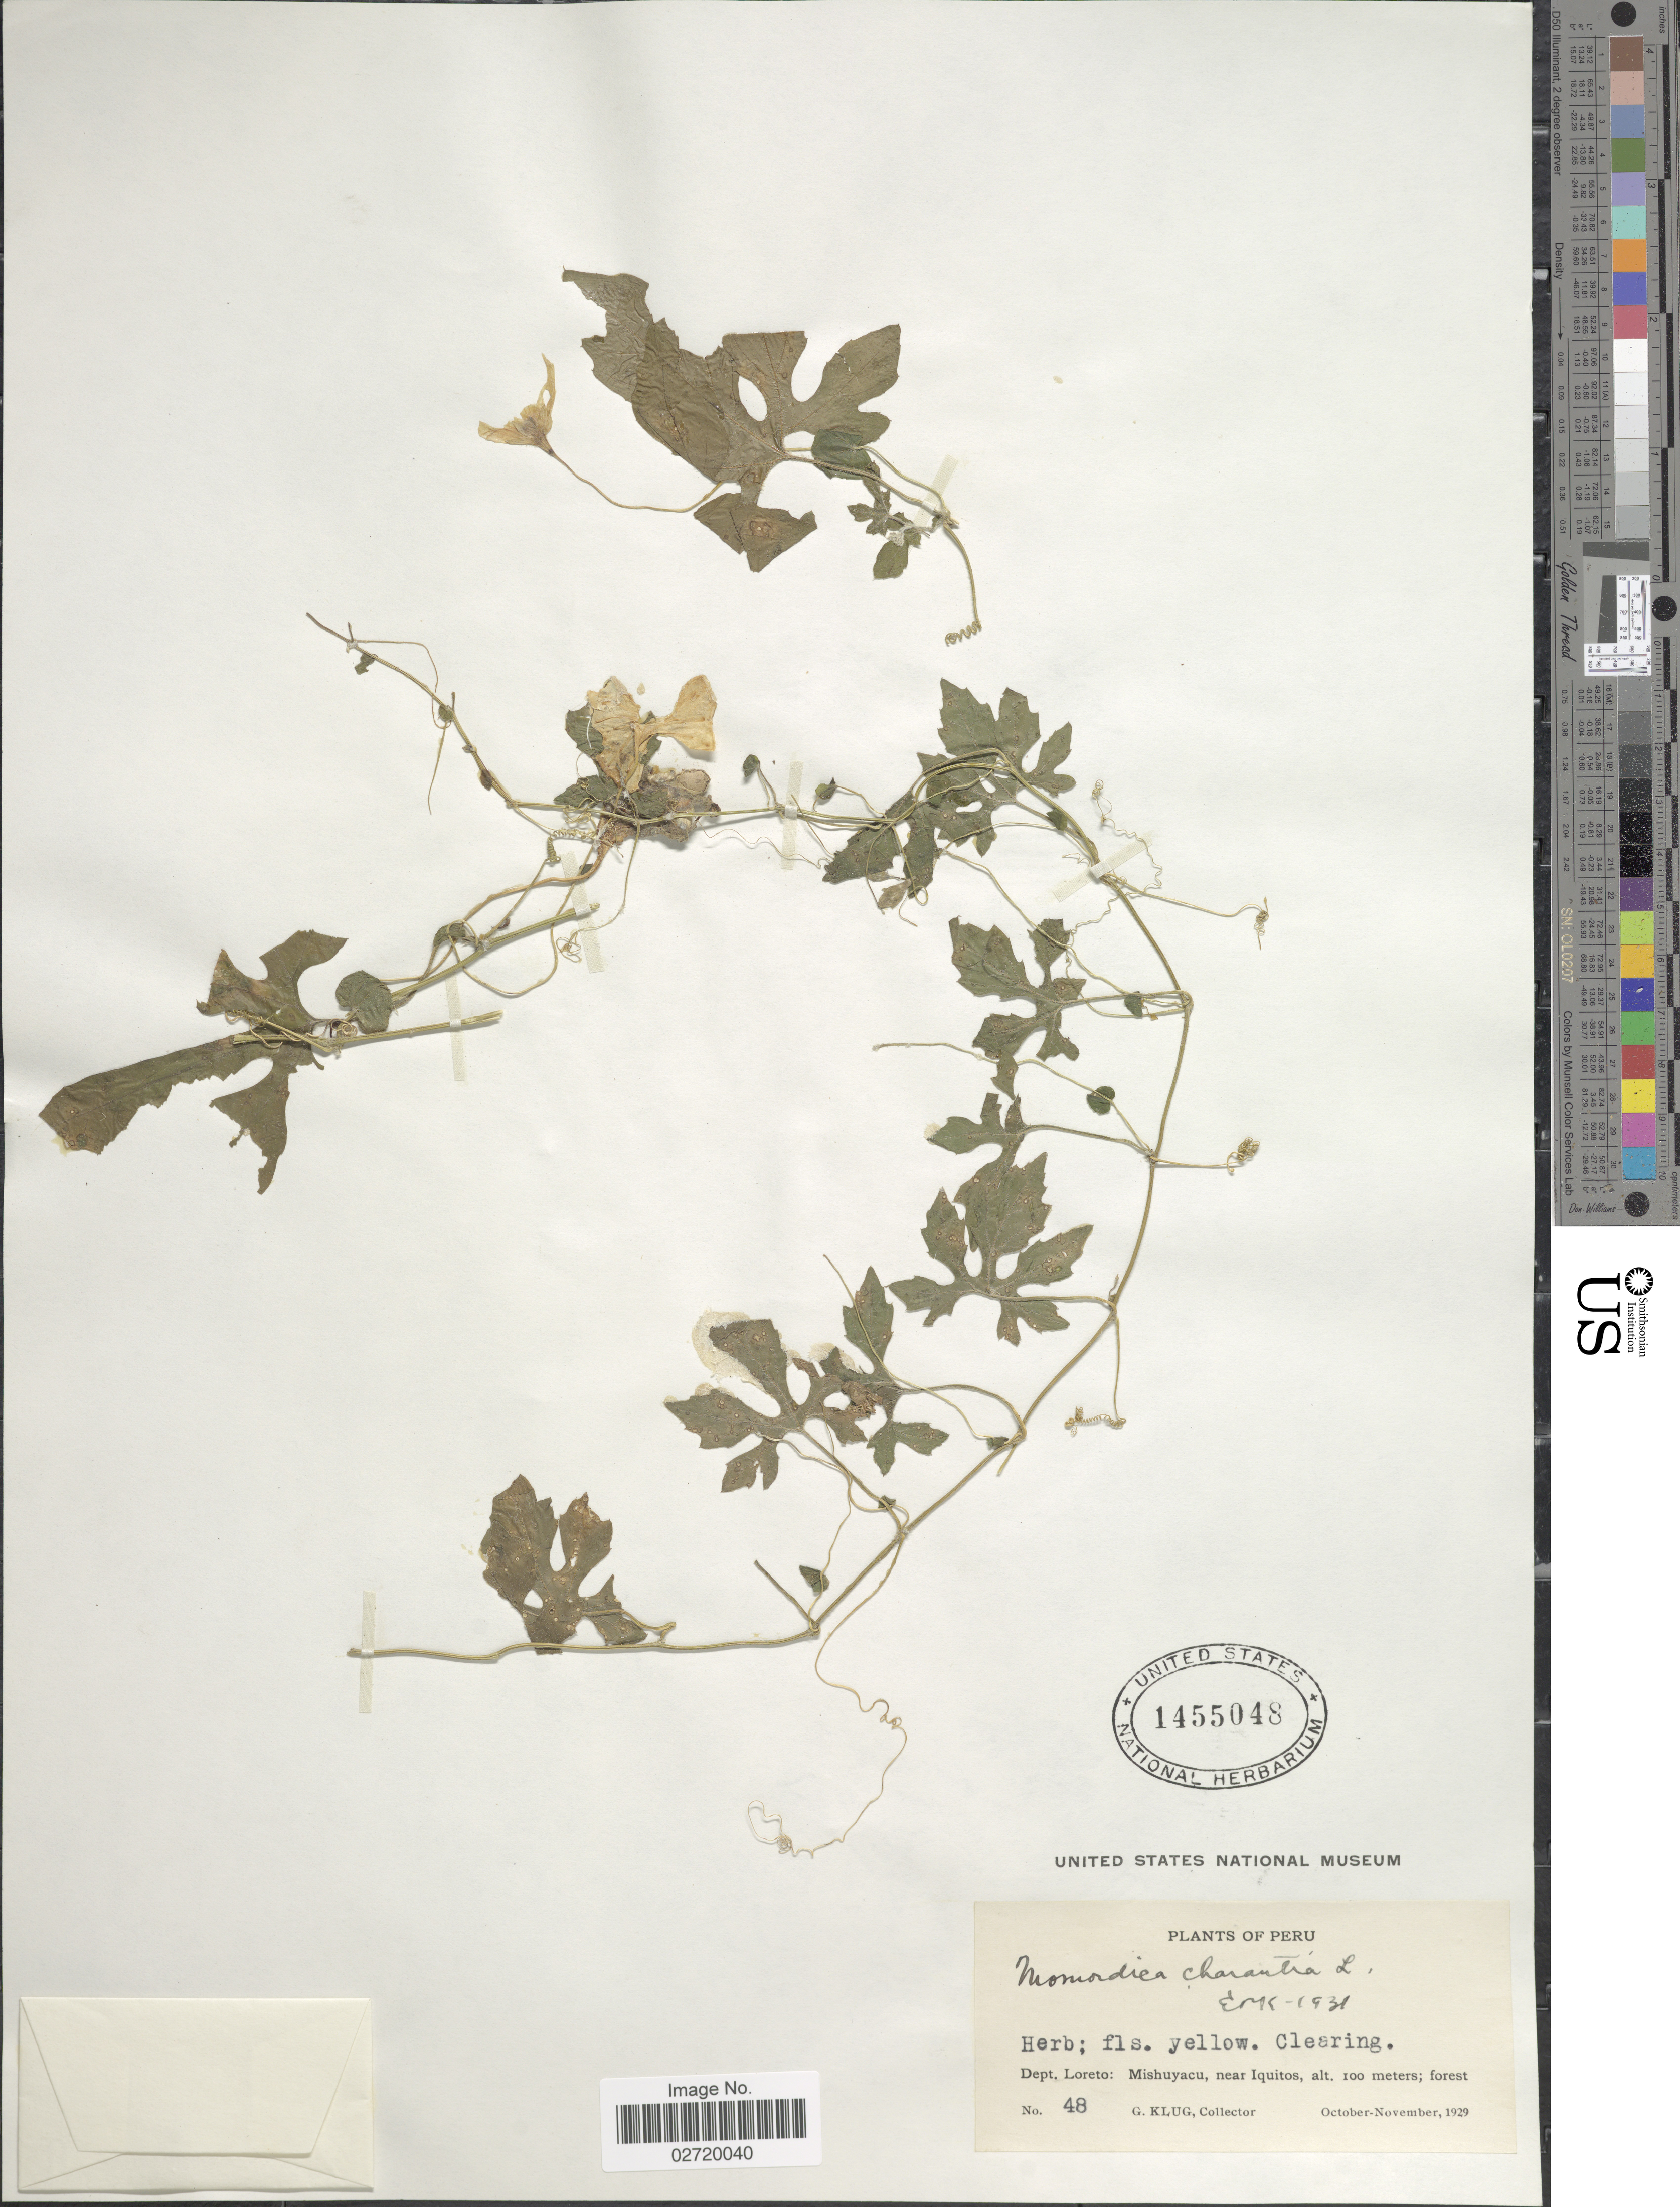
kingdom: Plantae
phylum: Tracheophyta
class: Magnoliopsida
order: Cucurbitales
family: Cucurbitaceae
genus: Momordica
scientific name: Momordica charantia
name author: L.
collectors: G. Klug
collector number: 48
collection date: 1929-10/1929-11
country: Peru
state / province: Loreto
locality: Mishuyacu, near Iquitos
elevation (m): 100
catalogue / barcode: US 1455048